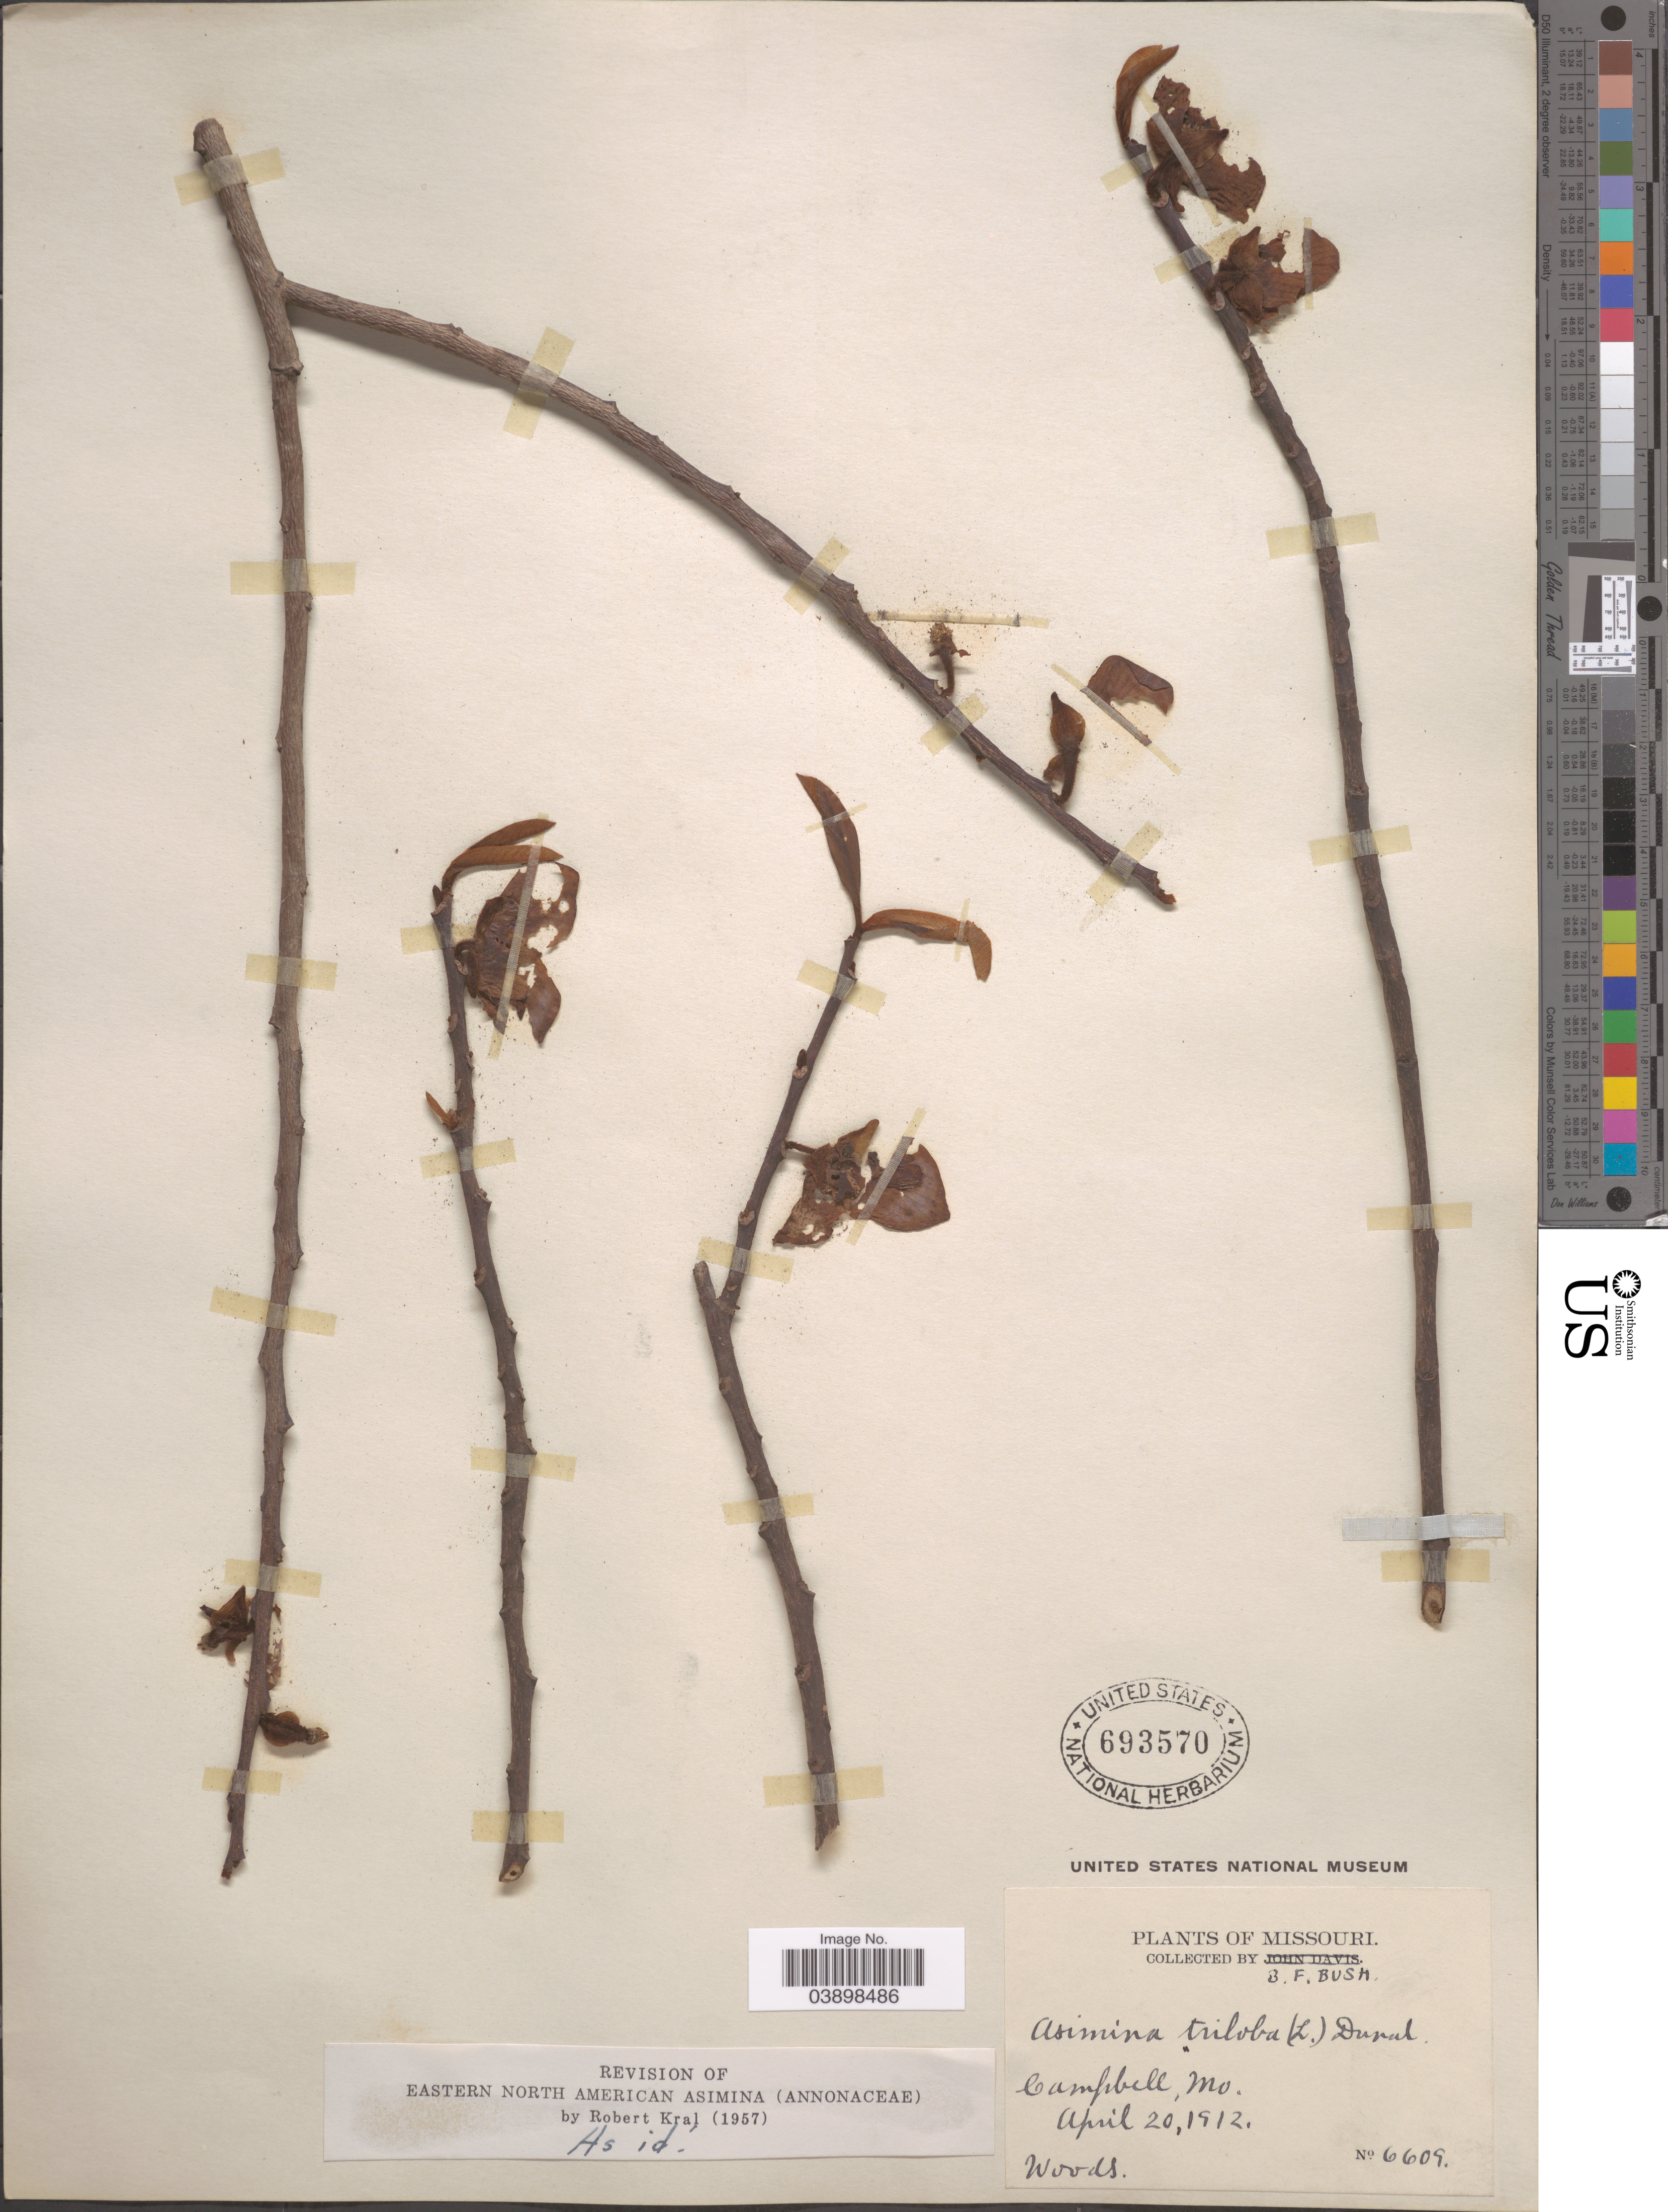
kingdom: Plantae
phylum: Tracheophyta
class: Magnoliopsida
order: Magnoliales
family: Annonaceae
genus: Asimina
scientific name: Asimina triloba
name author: (L.) Dunal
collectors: B. F. Bush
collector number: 6609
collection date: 1912-04-20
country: United States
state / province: Missouri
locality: Campbell.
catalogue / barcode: US 693570